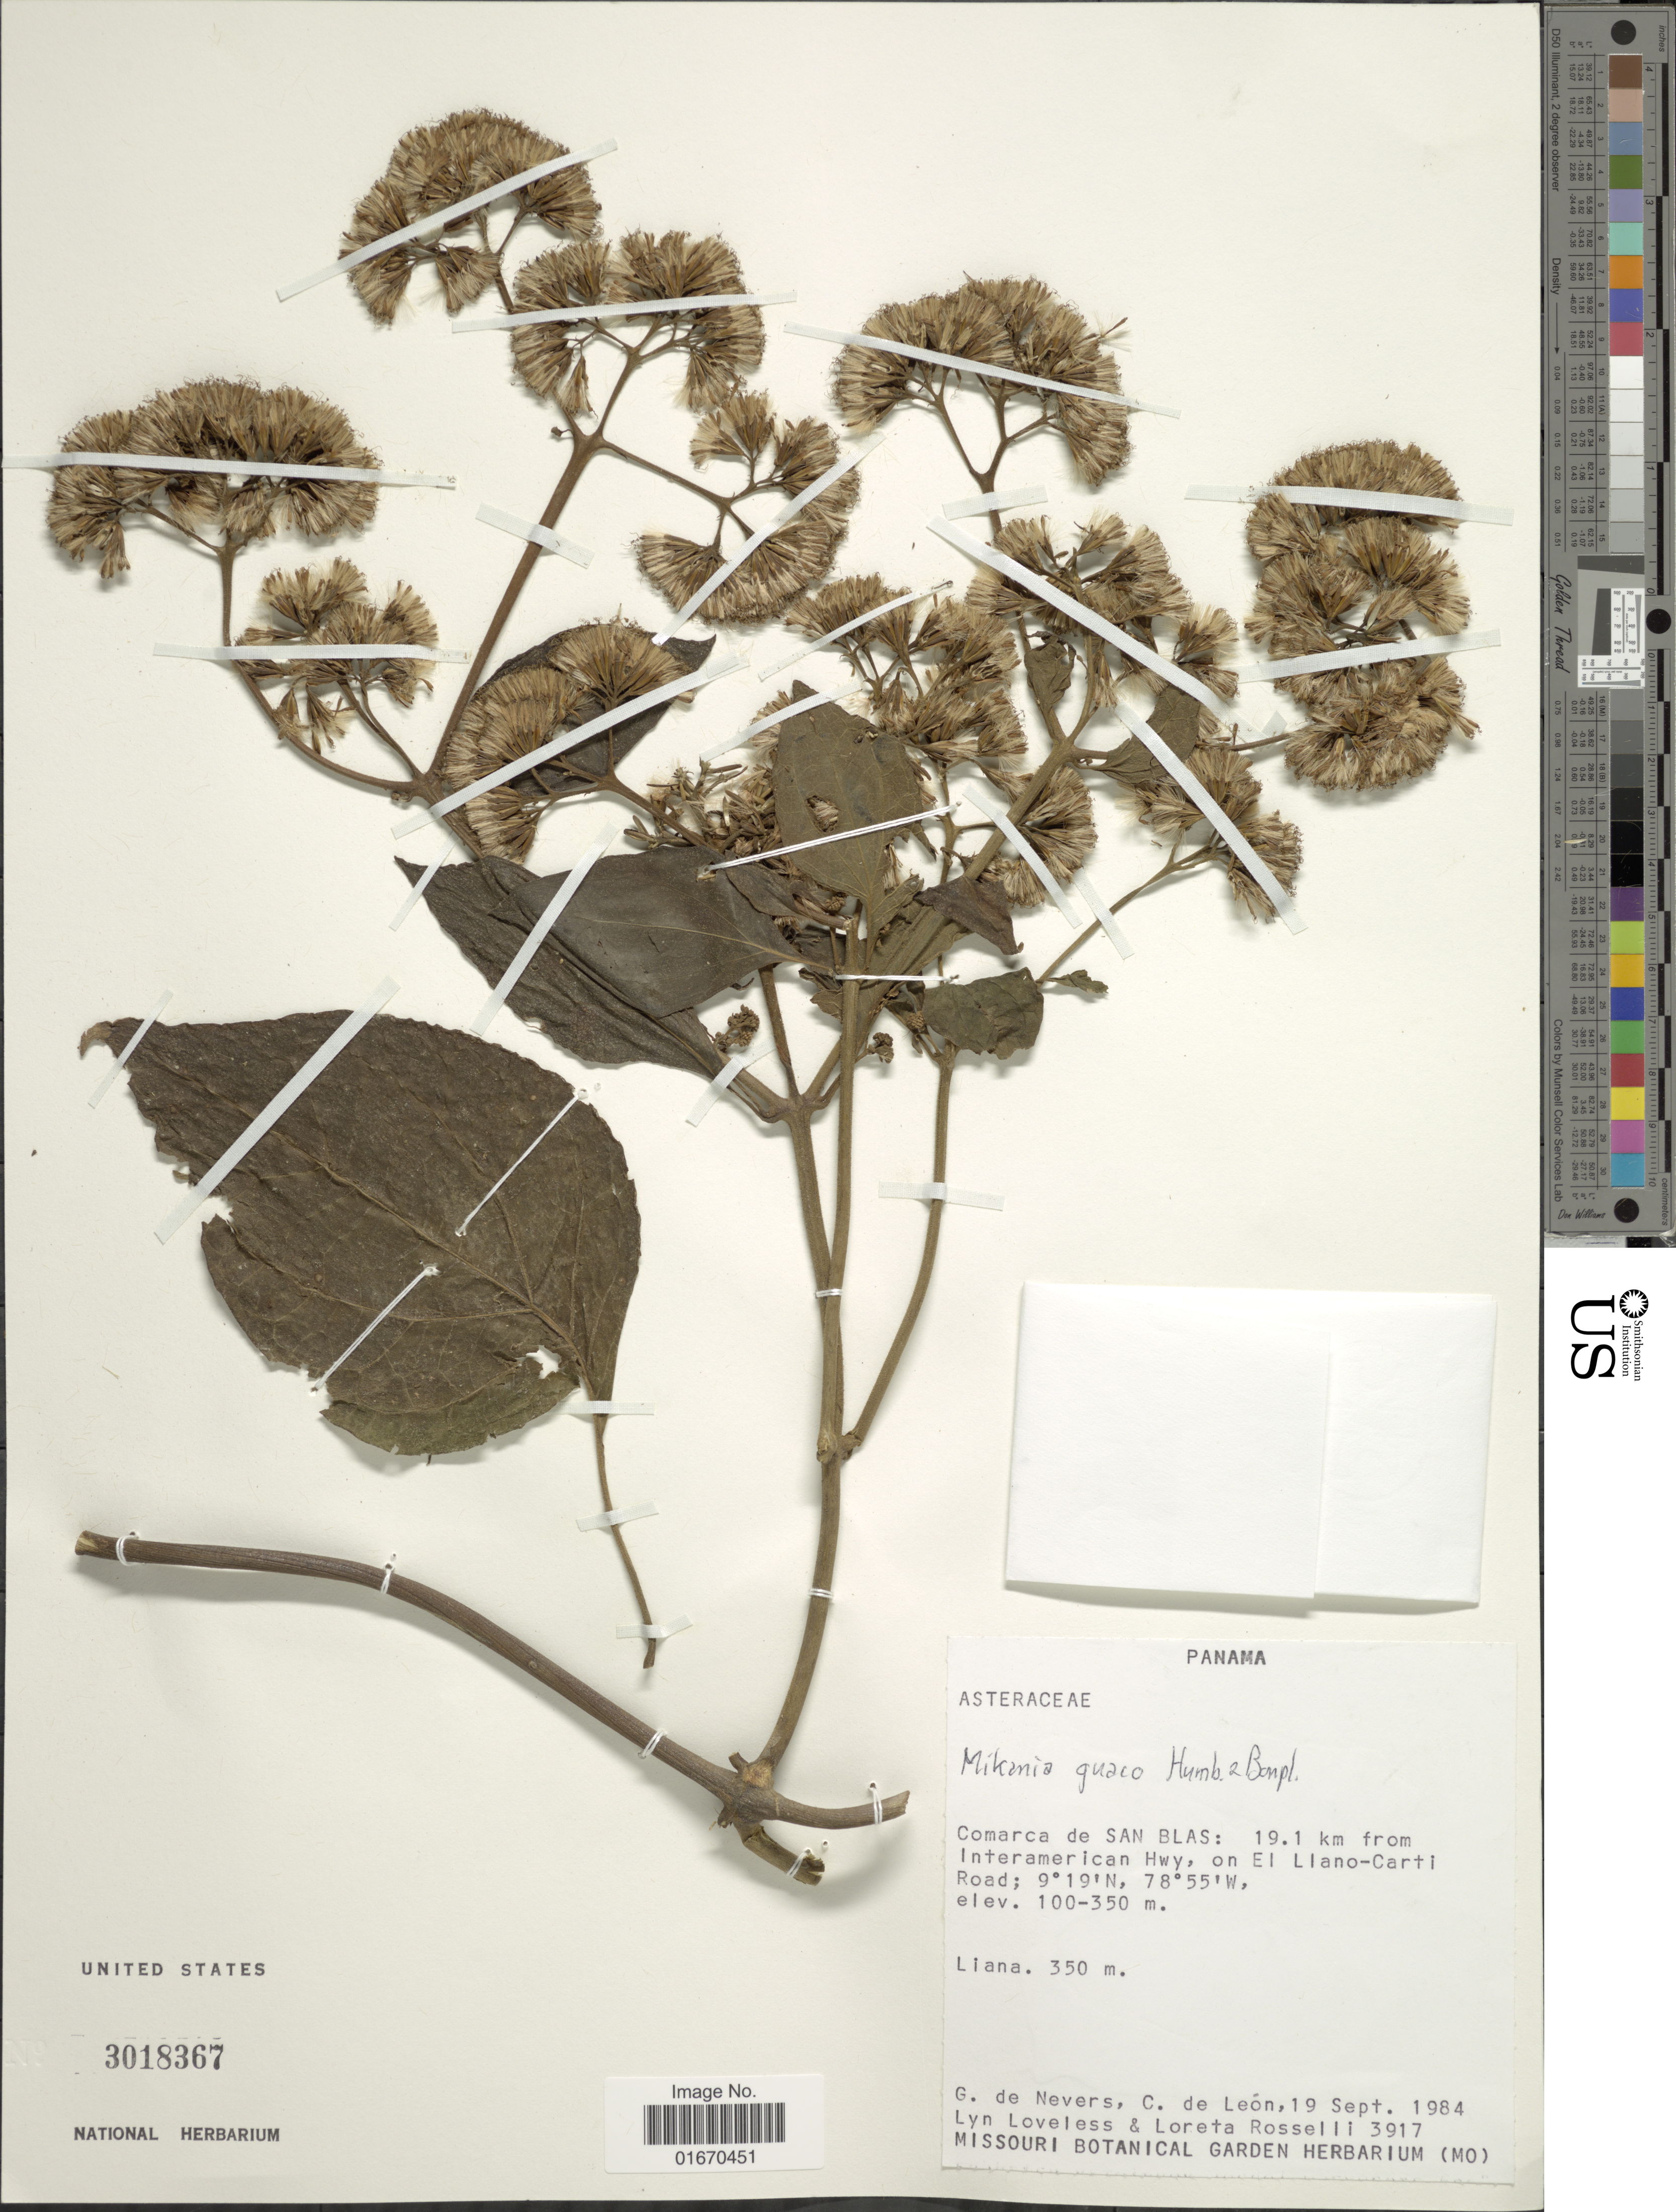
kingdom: Plantae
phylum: Tracheophyta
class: Magnoliopsida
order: Asterales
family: Asteraceae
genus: Mikania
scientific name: Mikania guaco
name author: Humb. & Bonpl.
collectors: G. C. de Nevers, C. de León, L. Loveless & L. Rosselli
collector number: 3917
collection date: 1984-09-19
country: Panama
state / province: Kuna Yala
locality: Comarca de San Blas, 19.1 km from Interamerican Hwy, on El Llano-Carti Road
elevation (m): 100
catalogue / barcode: US 3018367